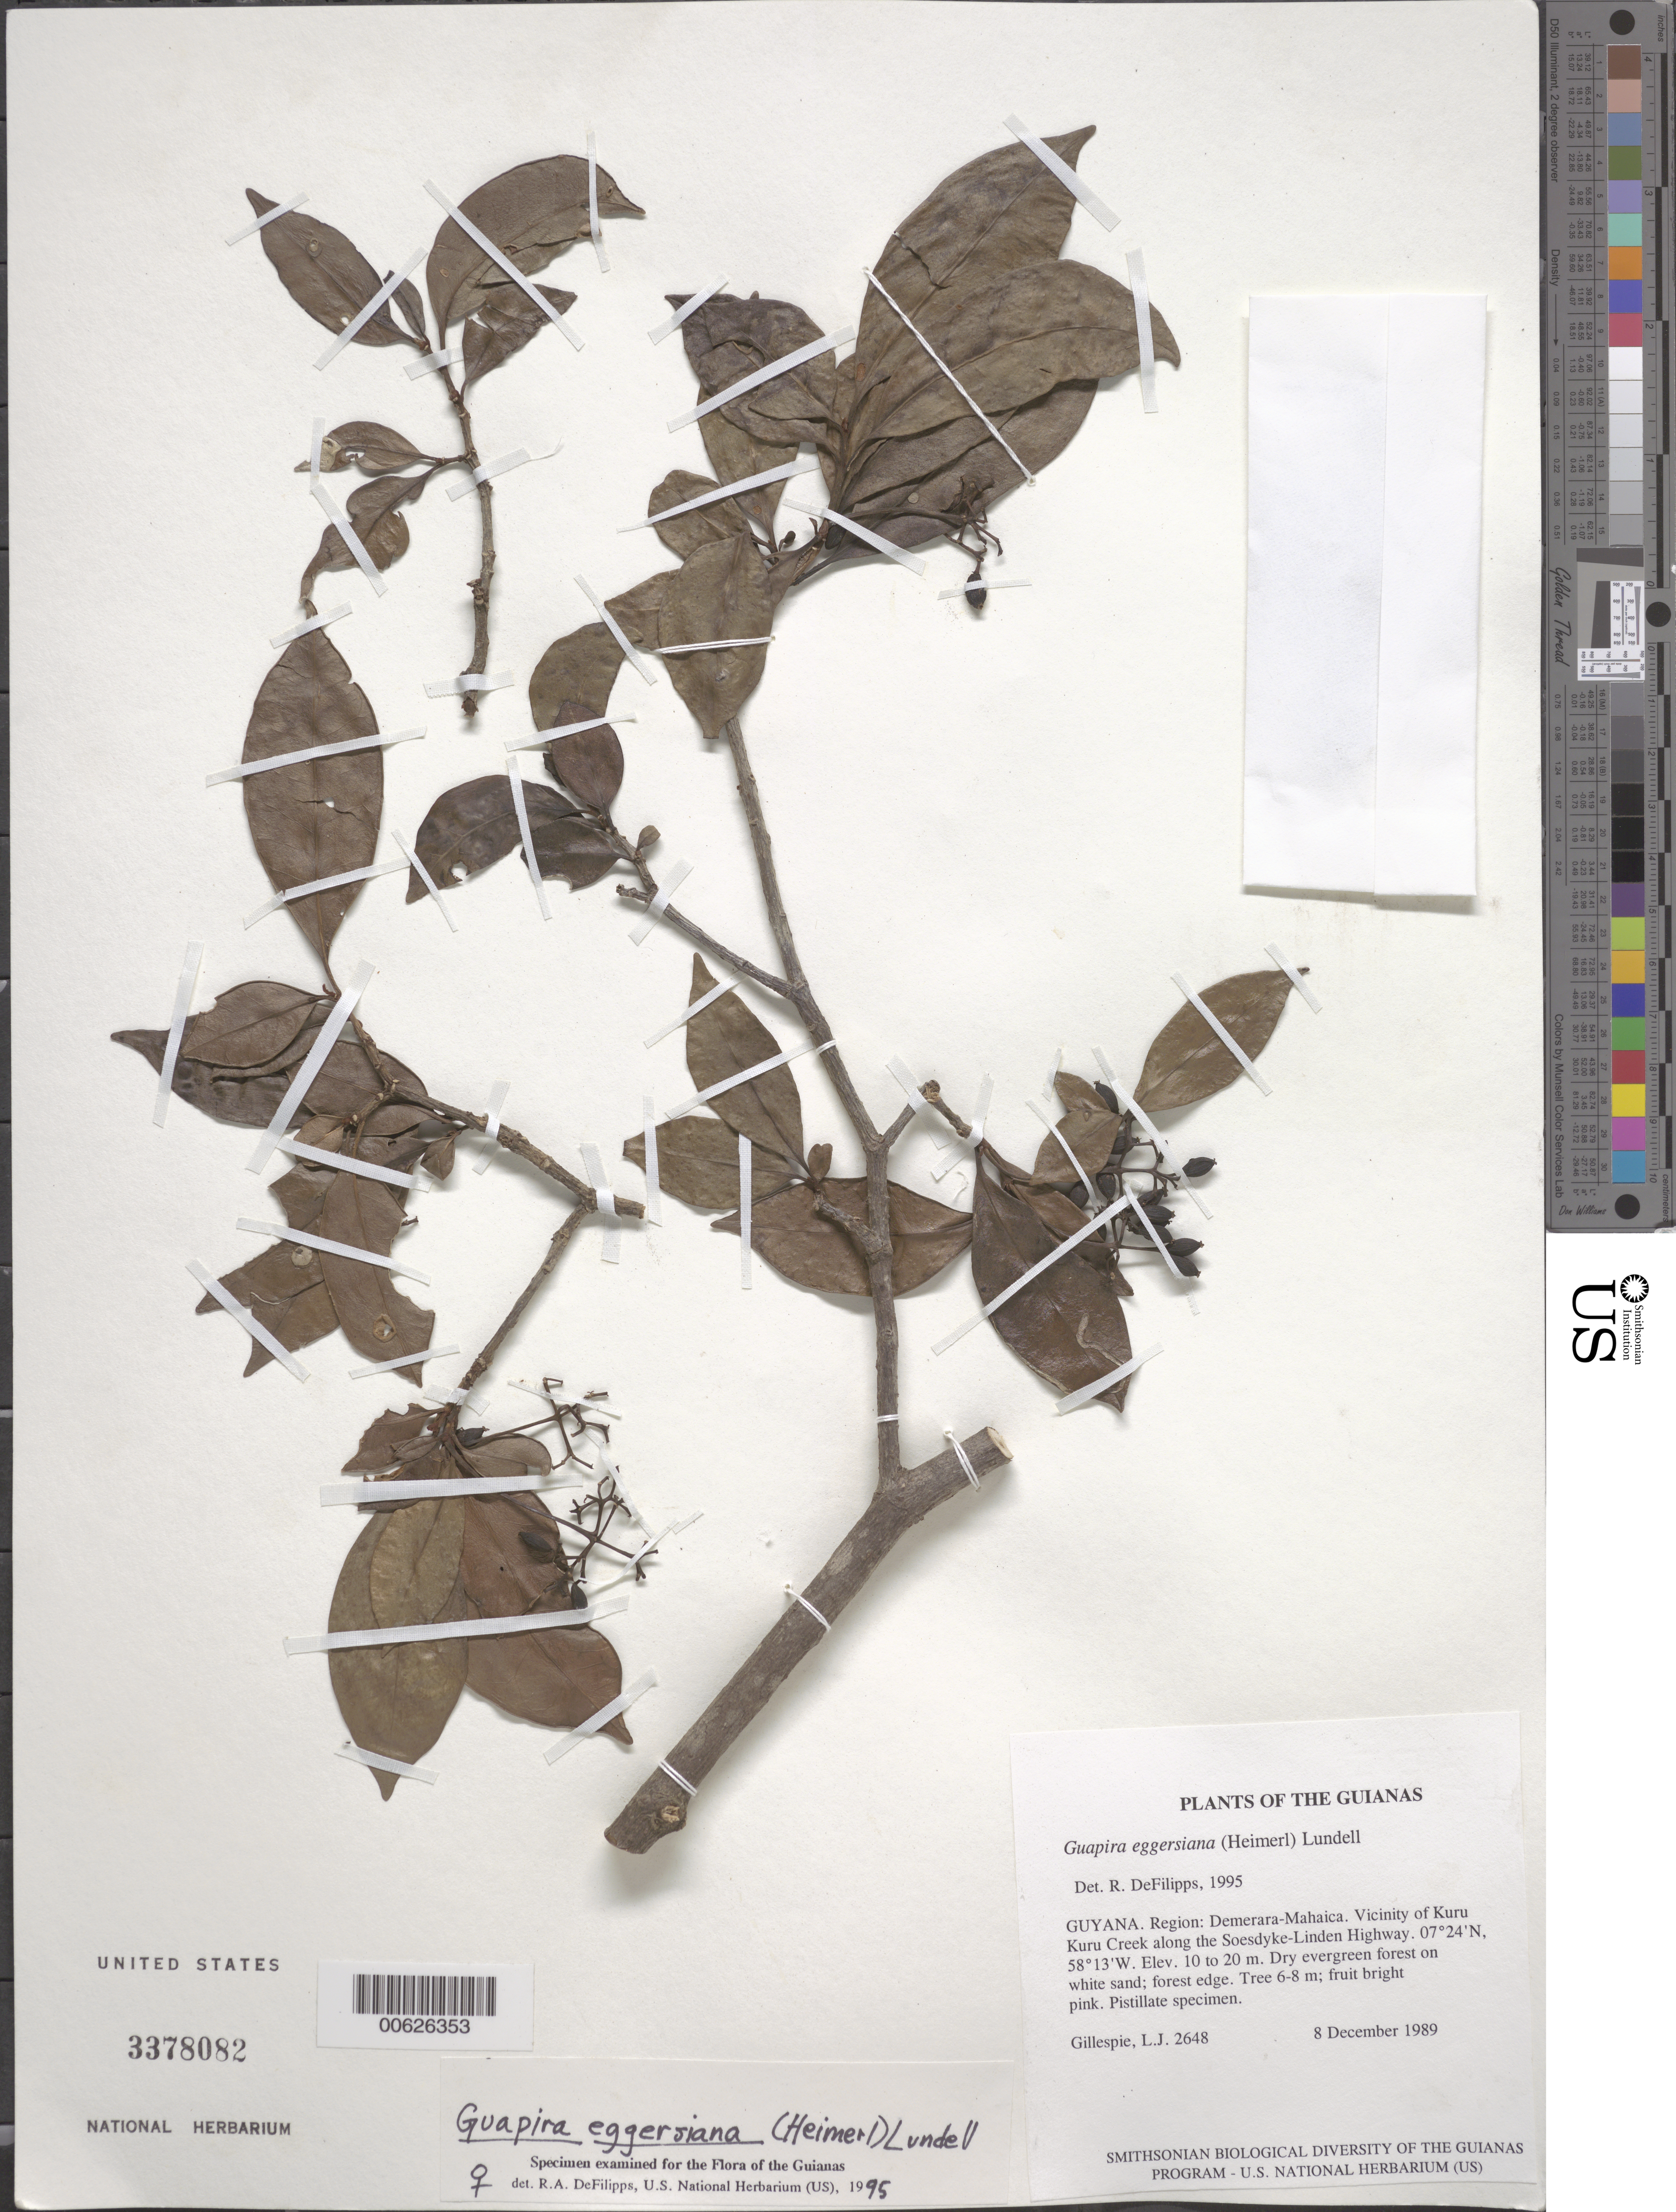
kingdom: Plantae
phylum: Tracheophyta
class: Magnoliopsida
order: Caryophyllales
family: Nyctaginaceae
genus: Guapira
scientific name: Guapira eggersiana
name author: (Heimerl) Lundell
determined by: DeFilipps, R. A.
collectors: L. J. Gillespie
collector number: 2648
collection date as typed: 8 December 1989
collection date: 1989-12-08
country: Guyana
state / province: Demerara-Mahaica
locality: Vicinity of Kuru Kuru Creek along the Soesdyke-Linden Highway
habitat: Dry evergreen forest on white sand; forest edge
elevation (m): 10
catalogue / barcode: US 3378082